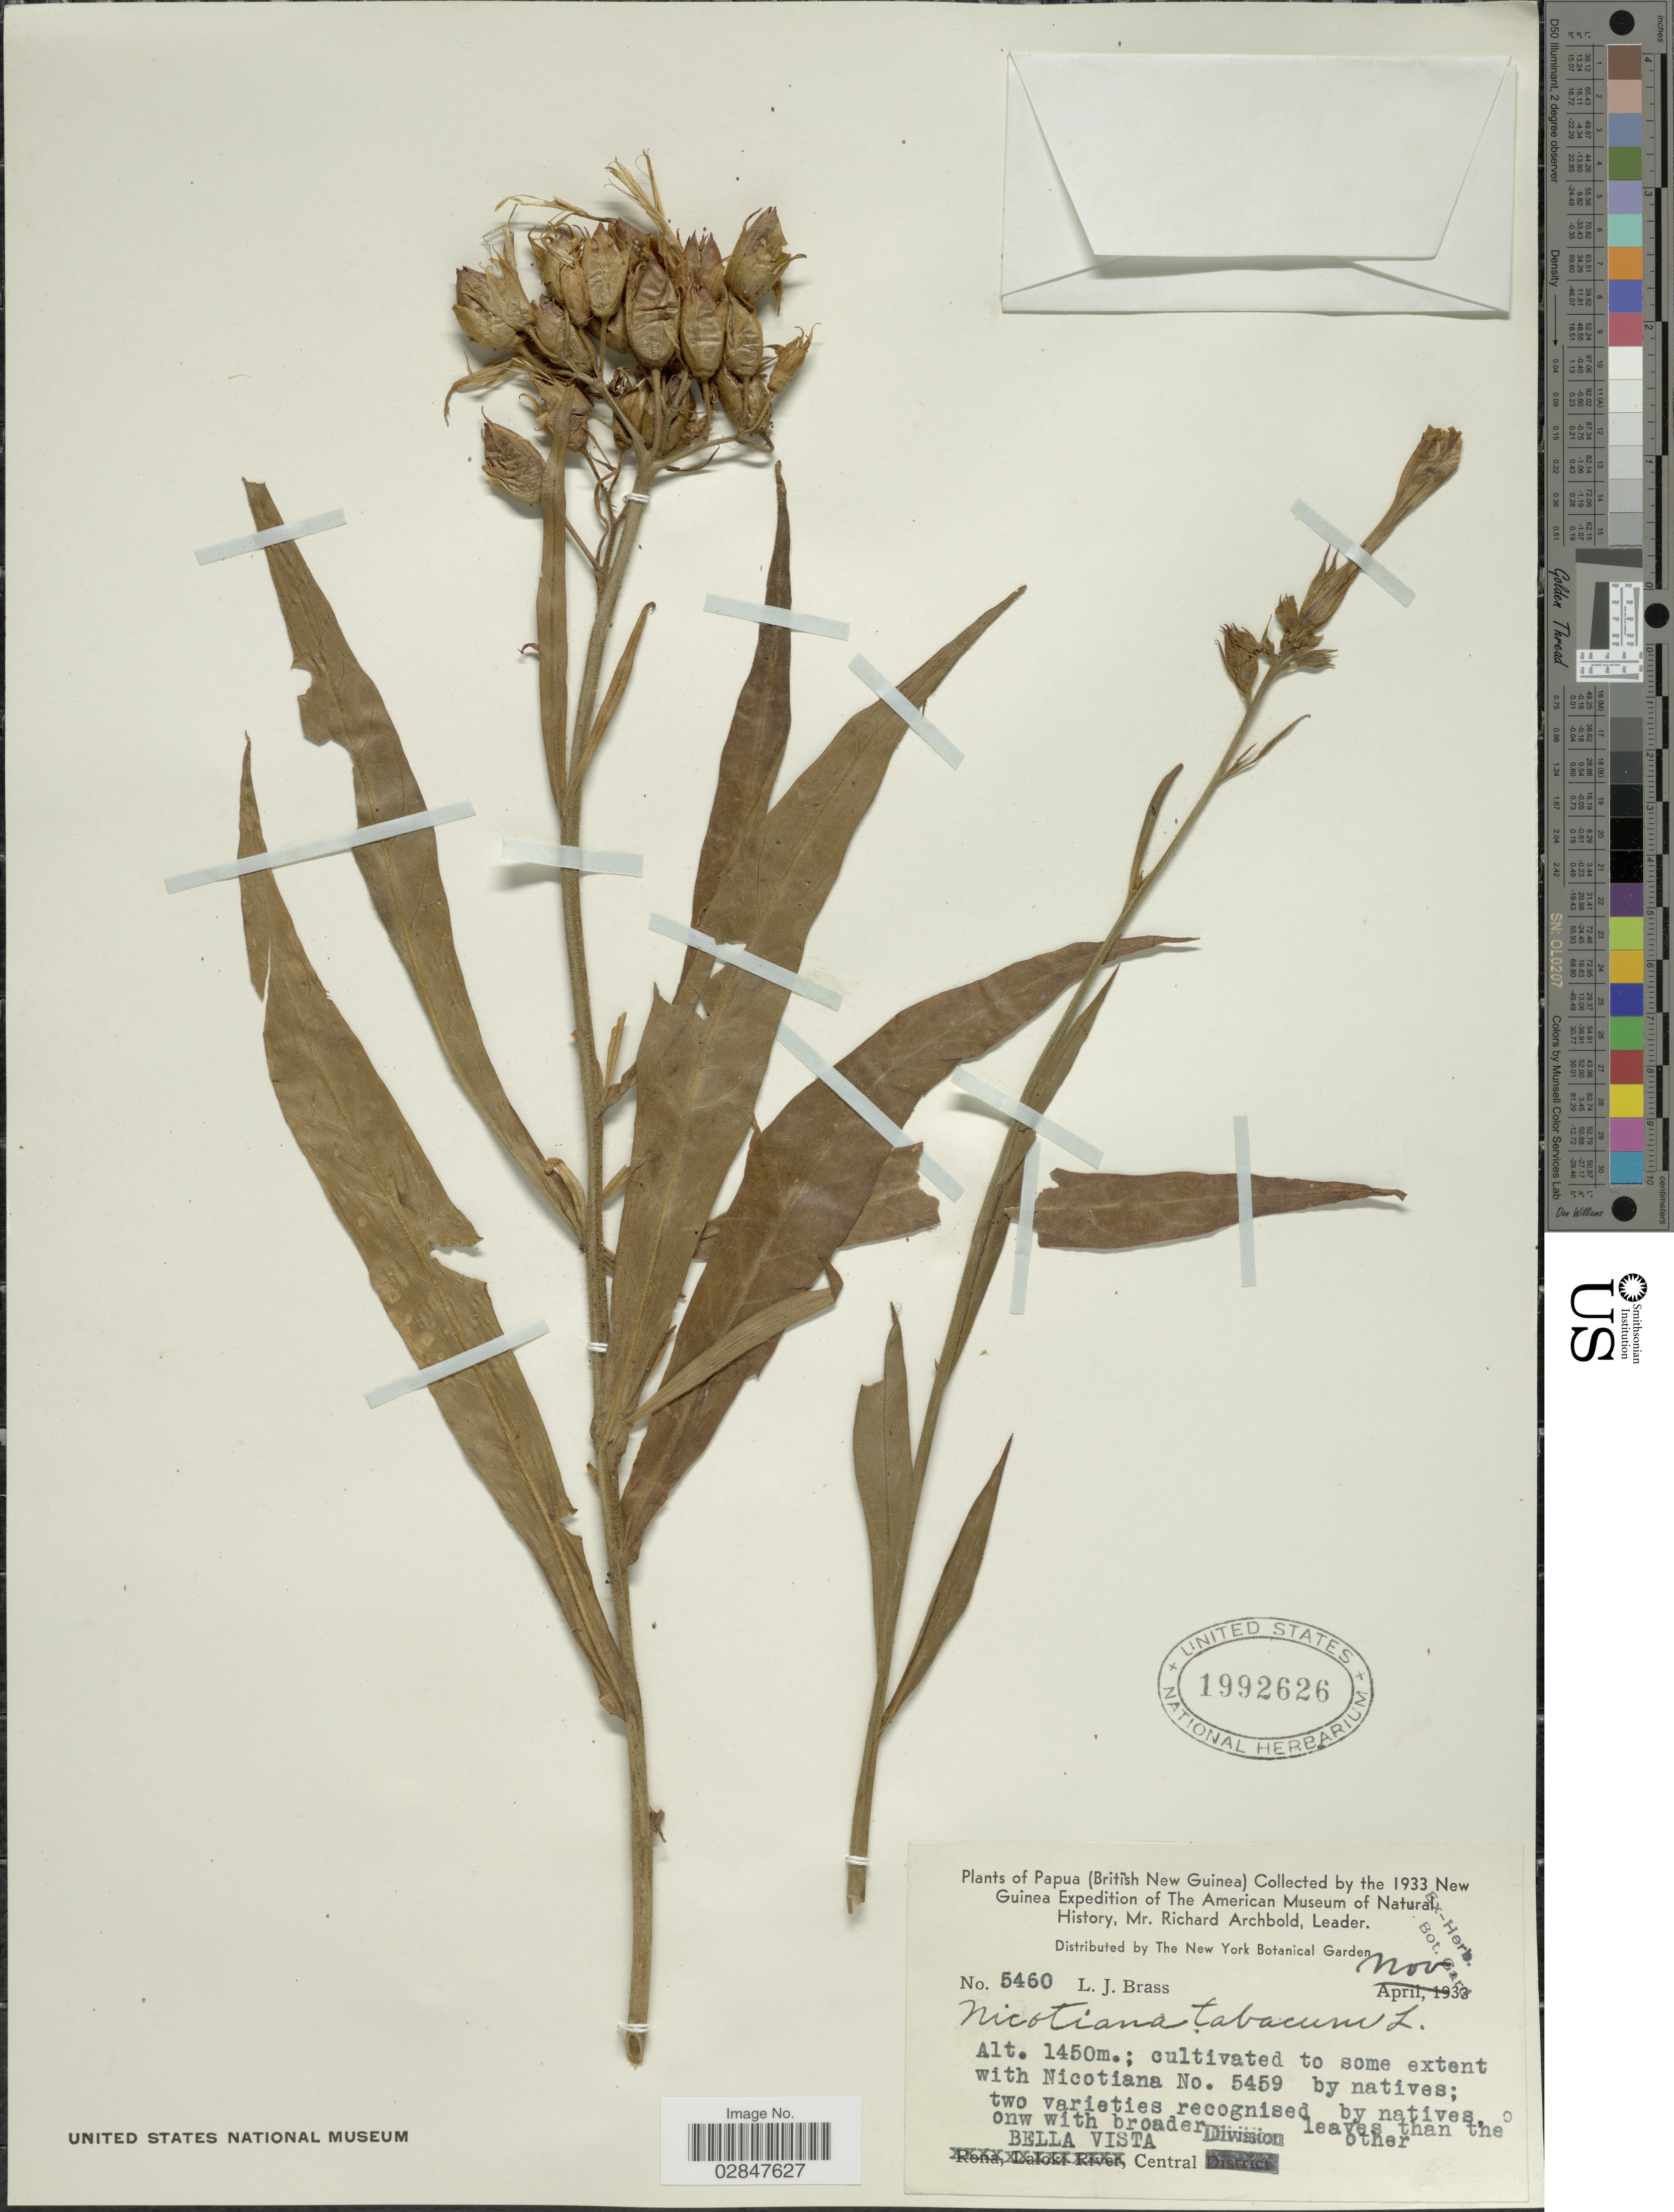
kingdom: Plantae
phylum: Tracheophyta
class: Magnoliopsida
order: Solanales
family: Solanaceae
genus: Nicotiana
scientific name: Nicotiana tabacum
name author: L.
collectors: L. J. Brass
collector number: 5460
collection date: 1933-11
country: Indonesia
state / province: Papua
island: New Guinea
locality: (British New Guinea). Bella Vista, Central Division.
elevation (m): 1450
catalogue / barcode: US 1992626